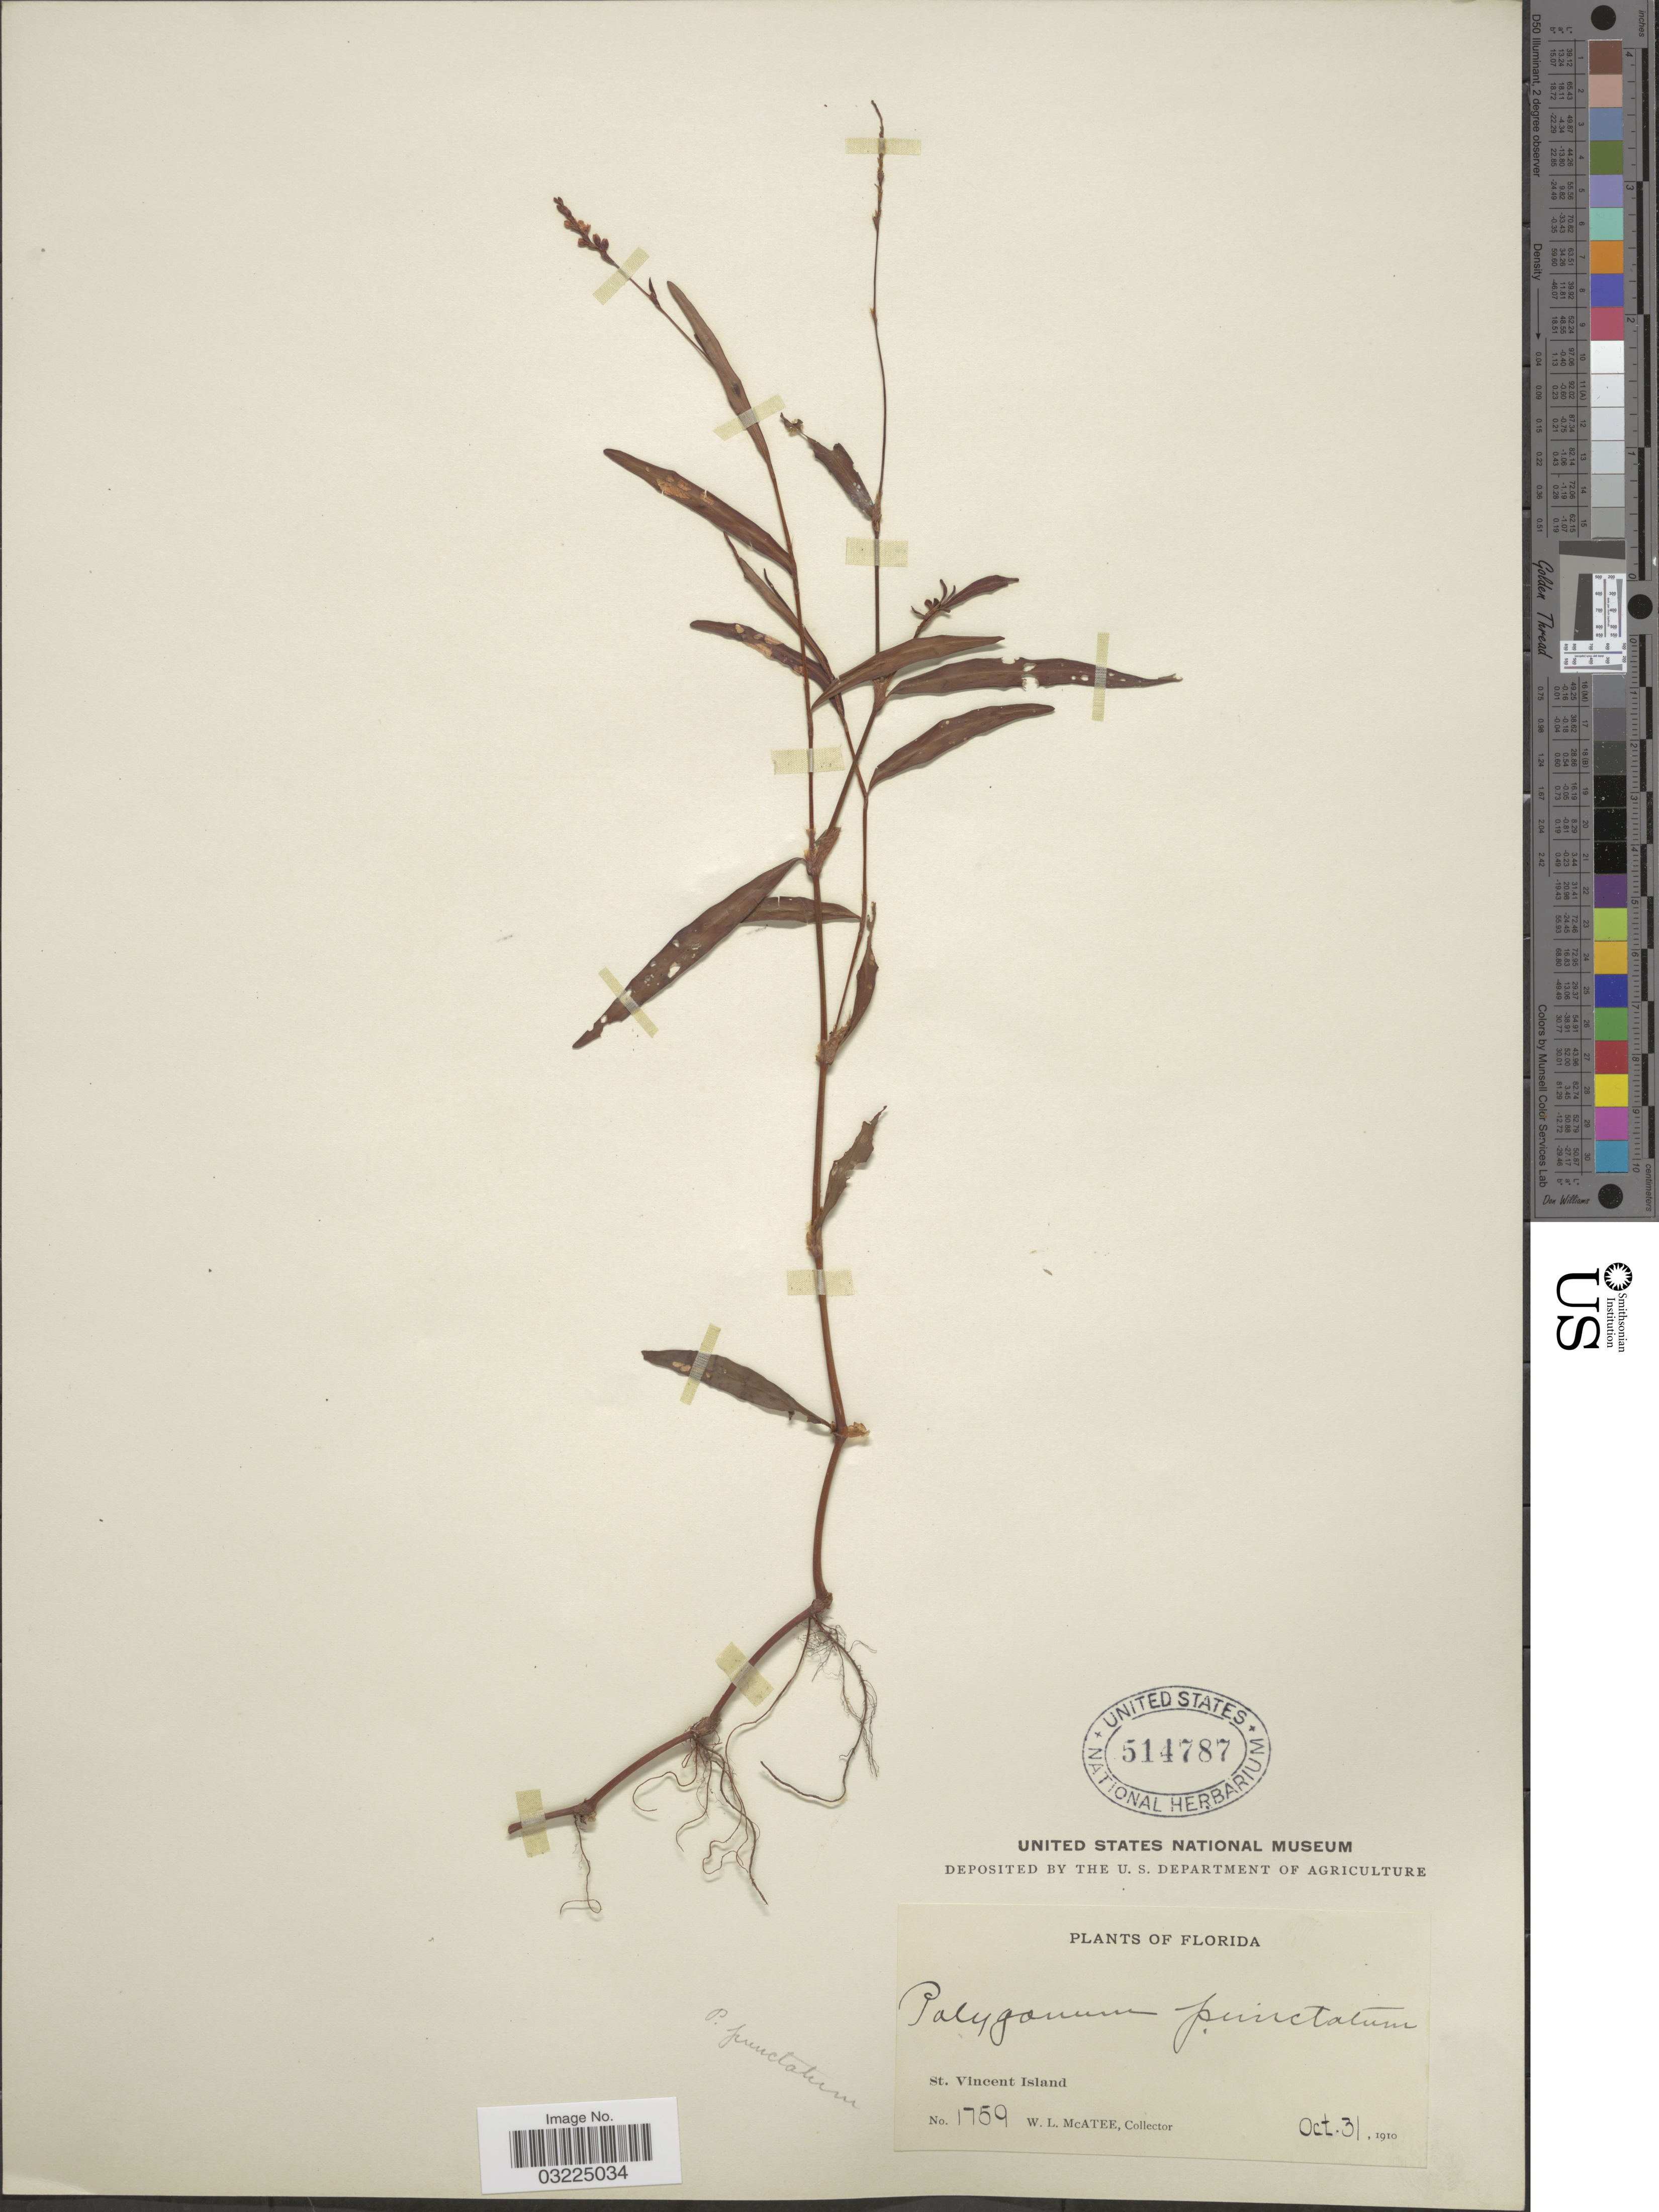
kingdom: Plantae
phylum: Tracheophyta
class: Magnoliopsida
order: Caryophyllales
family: Polygonaceae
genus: Persicaria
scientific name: Persicaria hydropiperoides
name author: (Michx.) Small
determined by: Atha, D. E.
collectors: W. McAtee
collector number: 1759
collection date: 1910-10-31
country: United States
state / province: Florida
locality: St. Vincent Island.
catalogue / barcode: US 514787